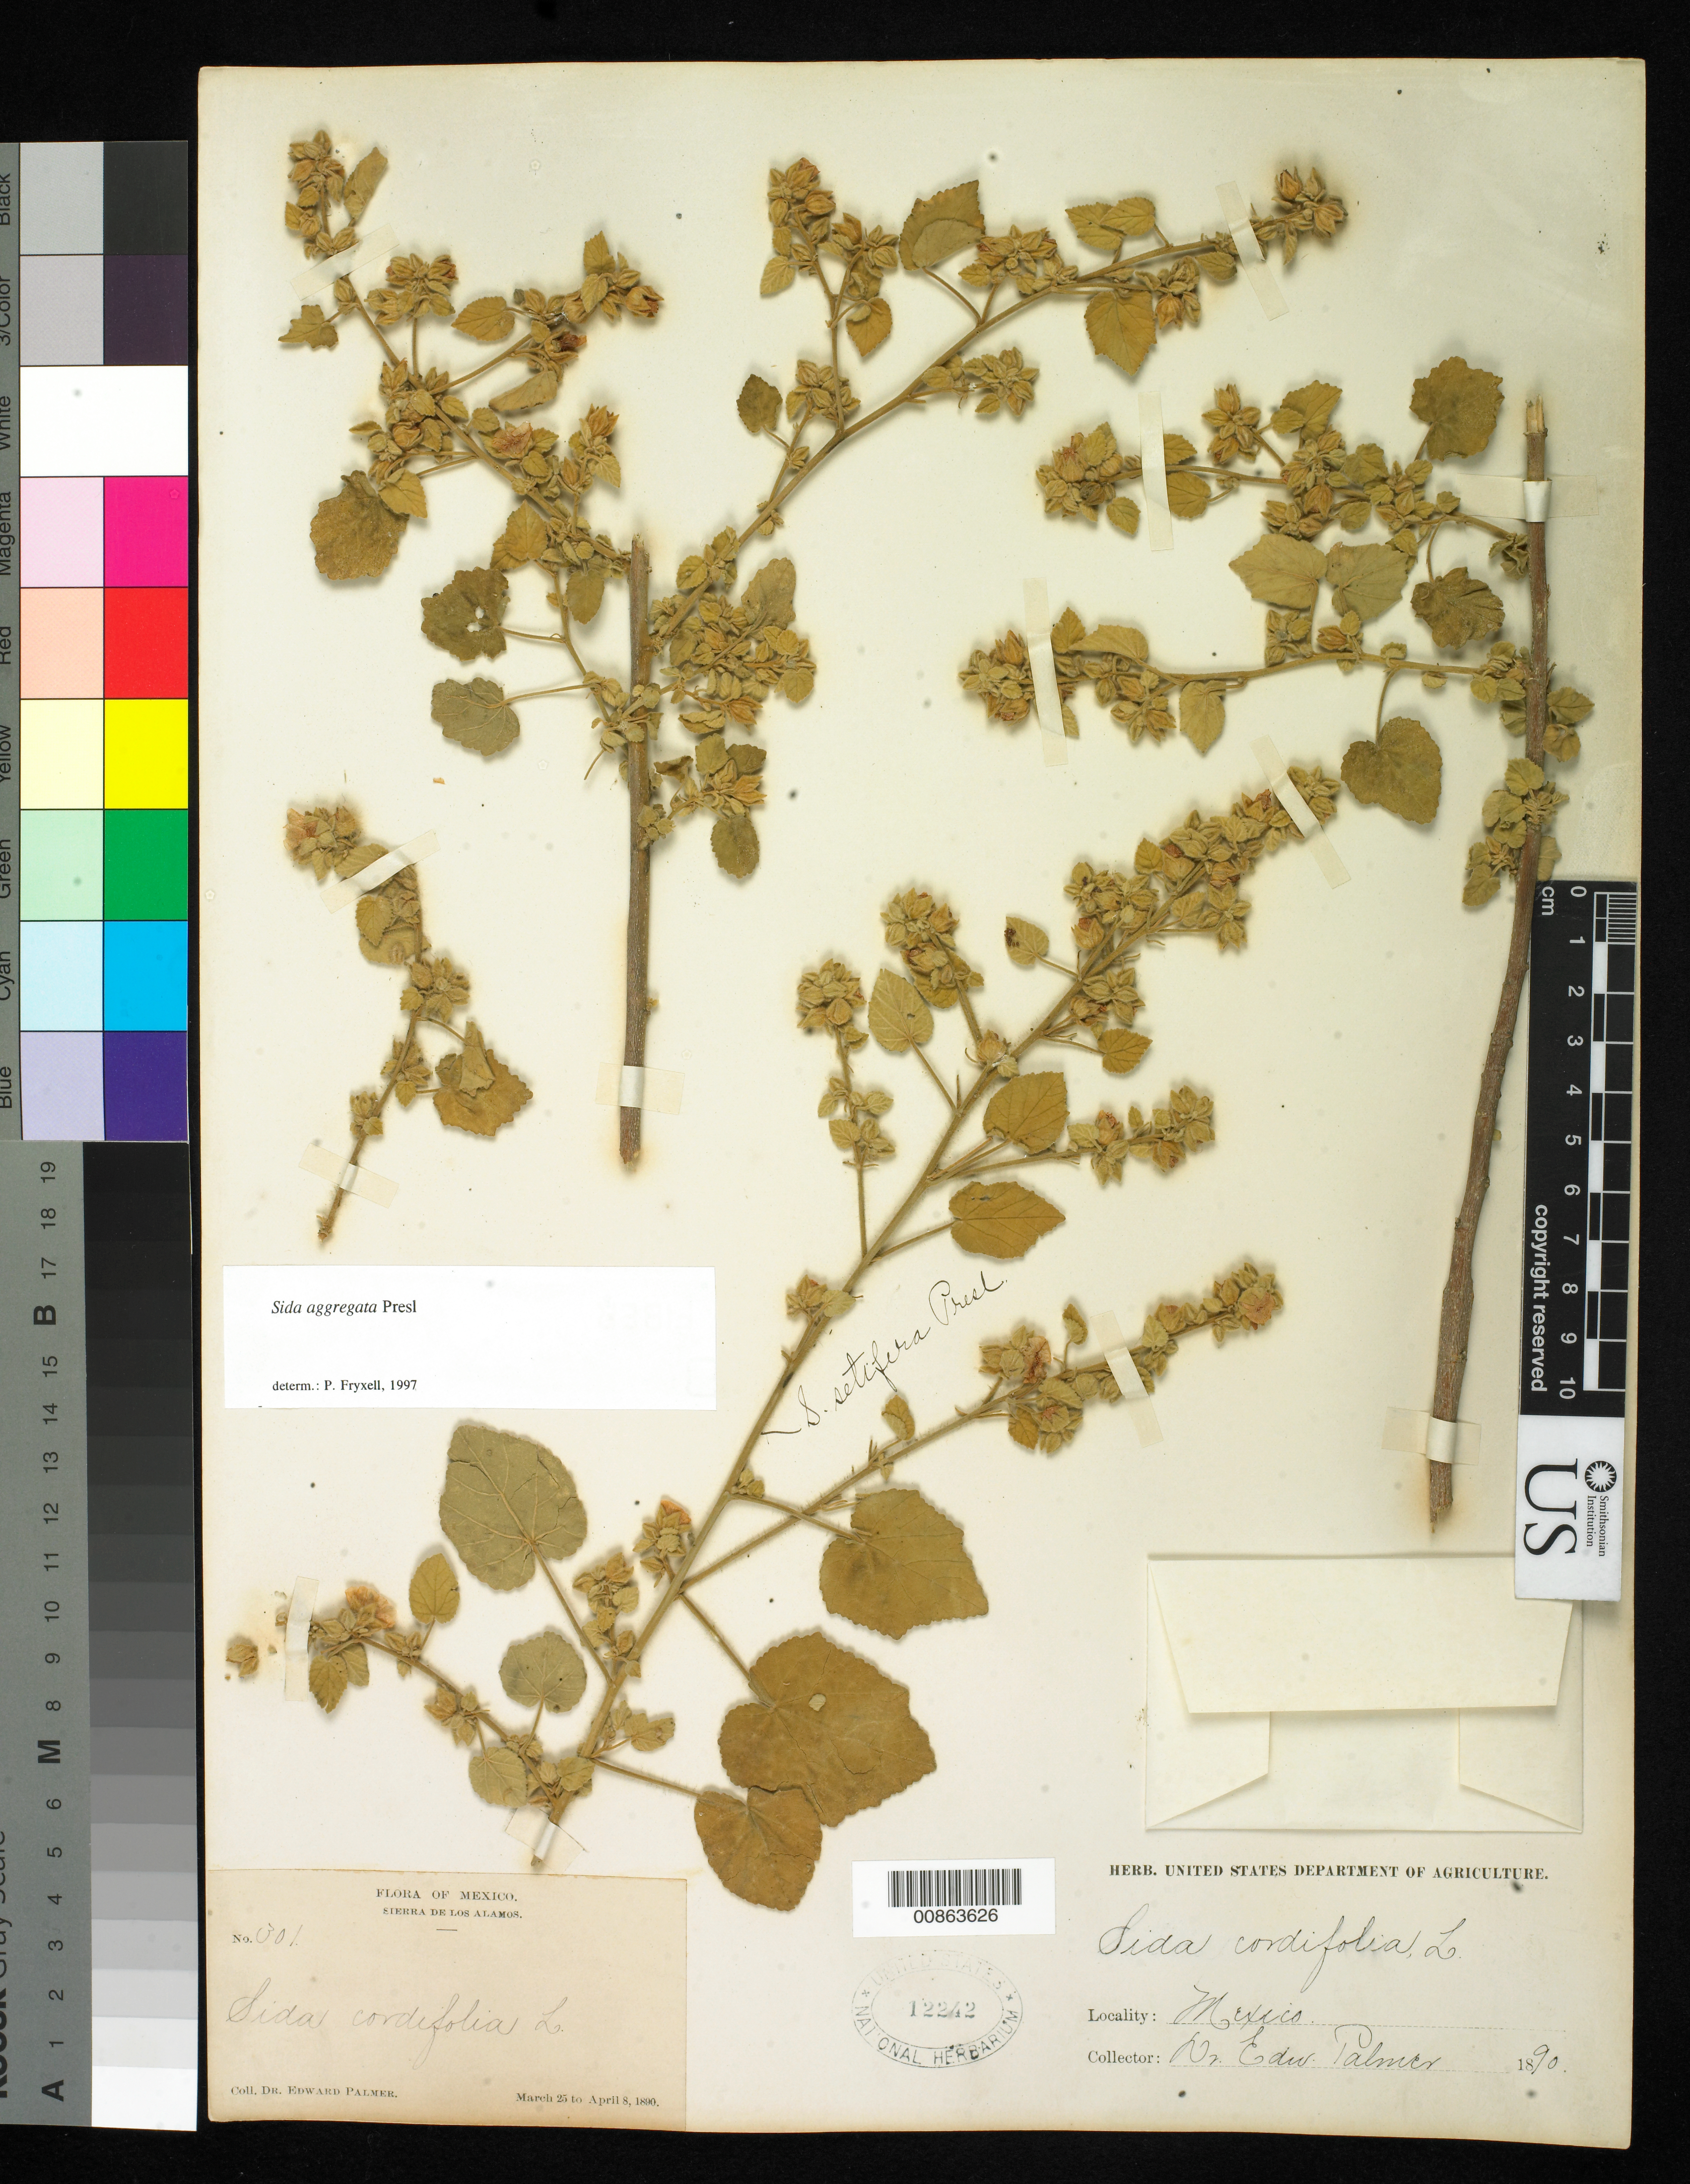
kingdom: Plantae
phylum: Tracheophyta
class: Magnoliopsida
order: Malvales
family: Malvaceae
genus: Sida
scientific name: Sida aggregata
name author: C. Presl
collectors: E. Palmer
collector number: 301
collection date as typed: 25 Mar 1890 to 08 Apr 1890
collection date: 1890-03-25/1890-04-08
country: Mexico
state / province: Sonora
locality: Sierra de los Alamos, Sonora.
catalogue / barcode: US 12242